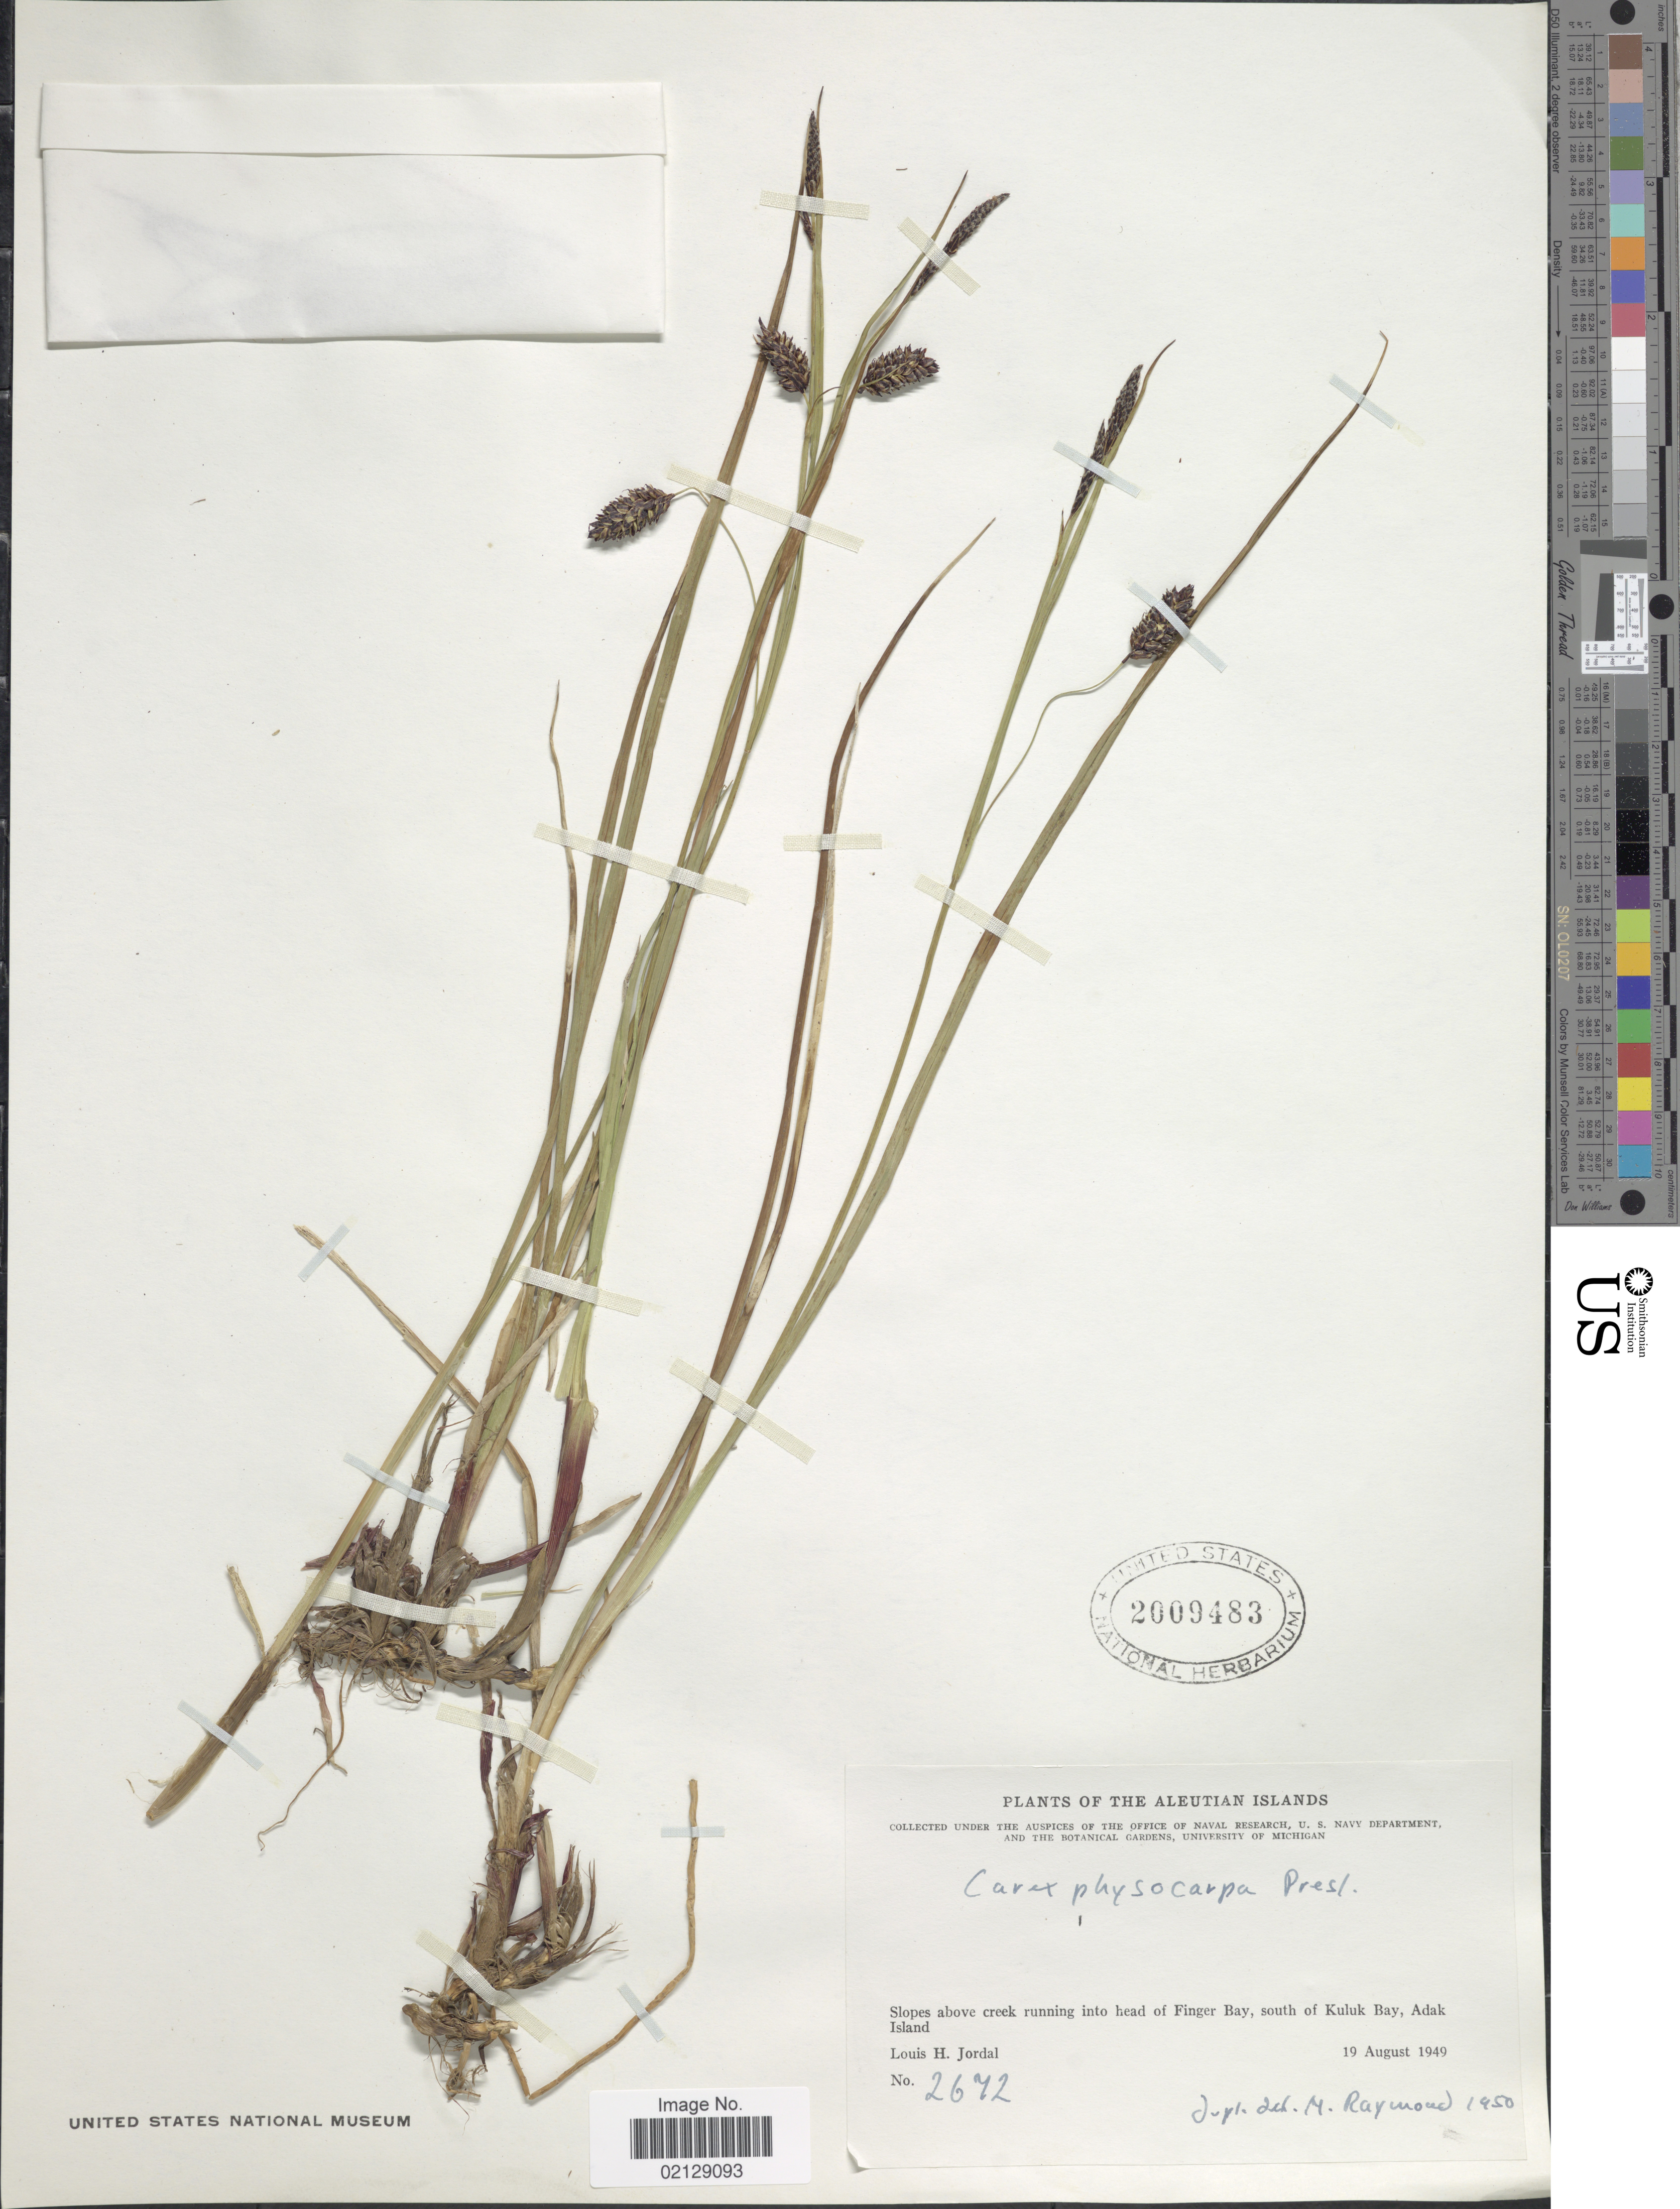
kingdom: Plantae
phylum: Tracheophyta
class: Liliopsida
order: Poales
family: Cyperaceae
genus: Carex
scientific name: Carex saxatilis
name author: L.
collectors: L. Jordal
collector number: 2672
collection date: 1949-08-19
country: United States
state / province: Alaska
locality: The Aleutian Islands, Slopes above creek running into head of Finger Bay, south of Kuluk Bay, Adak Island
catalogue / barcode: US 2009483